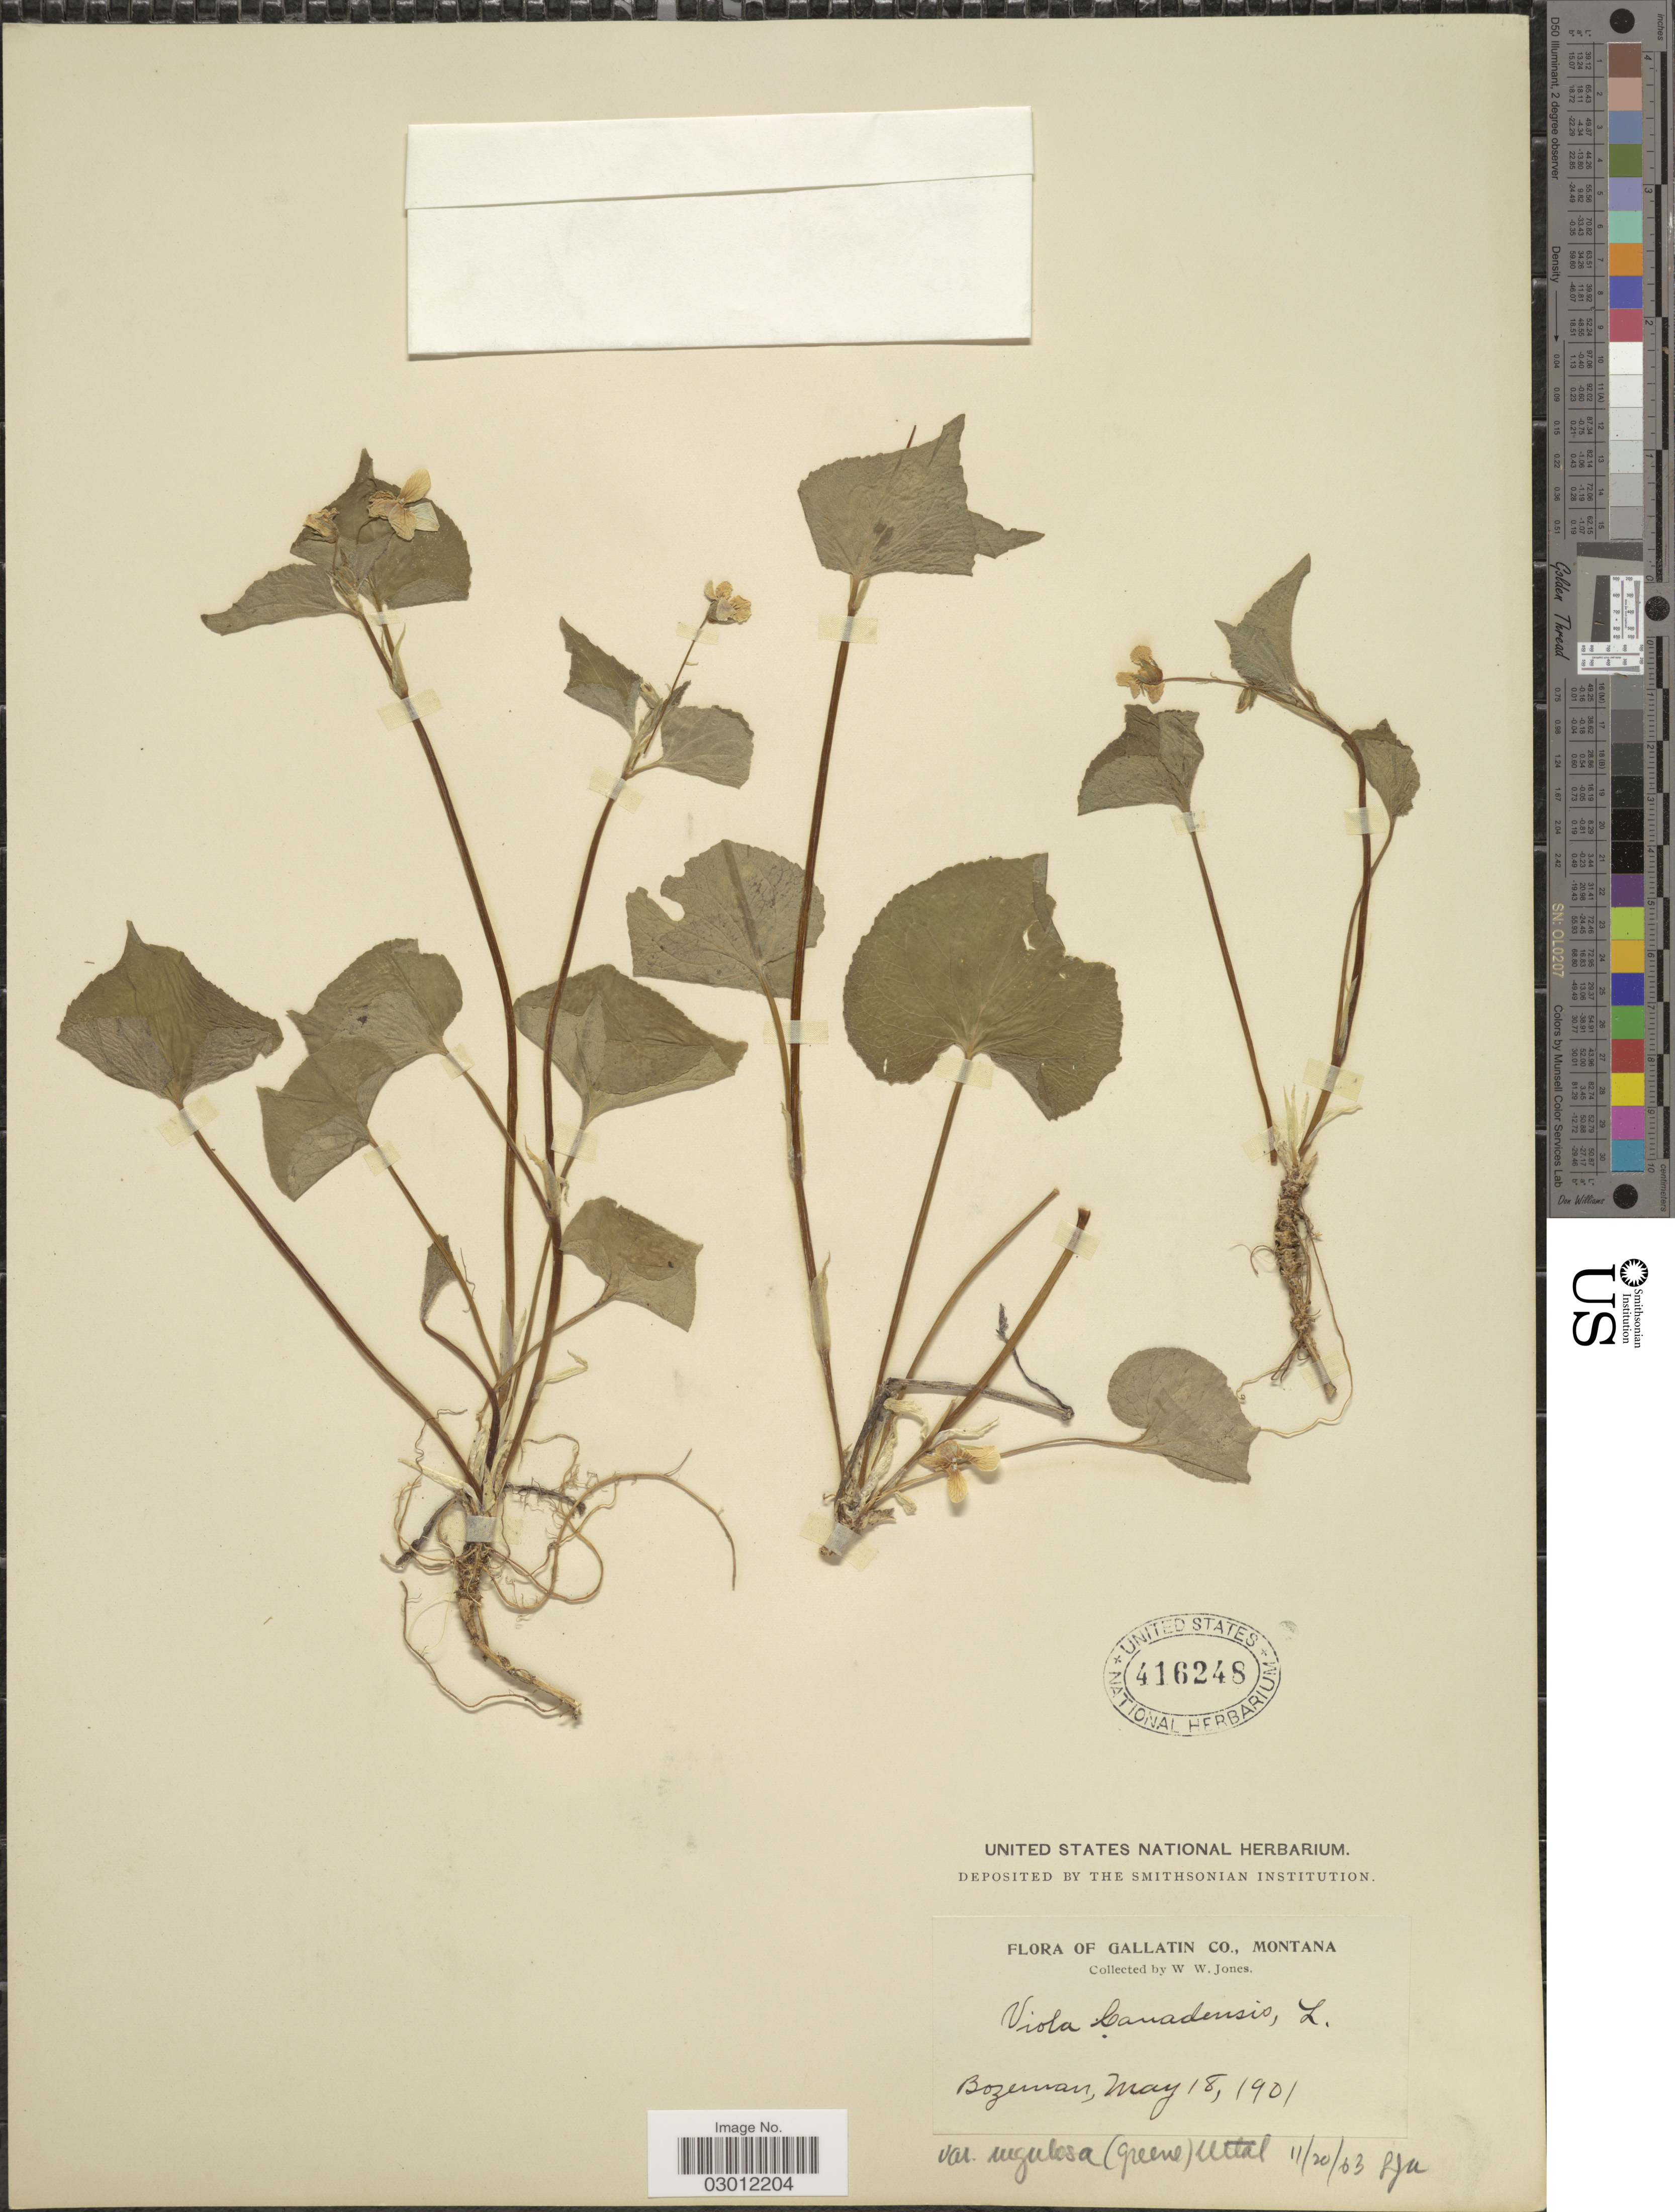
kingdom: Plantae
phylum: Tracheophyta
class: Magnoliopsida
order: Malpighiales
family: Violaceae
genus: Viola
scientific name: Viola canadensis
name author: L.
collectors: W. W. Jones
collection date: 1901-05-18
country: United States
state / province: Montana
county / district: Gallatin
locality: Bozeman.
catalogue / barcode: US 416248